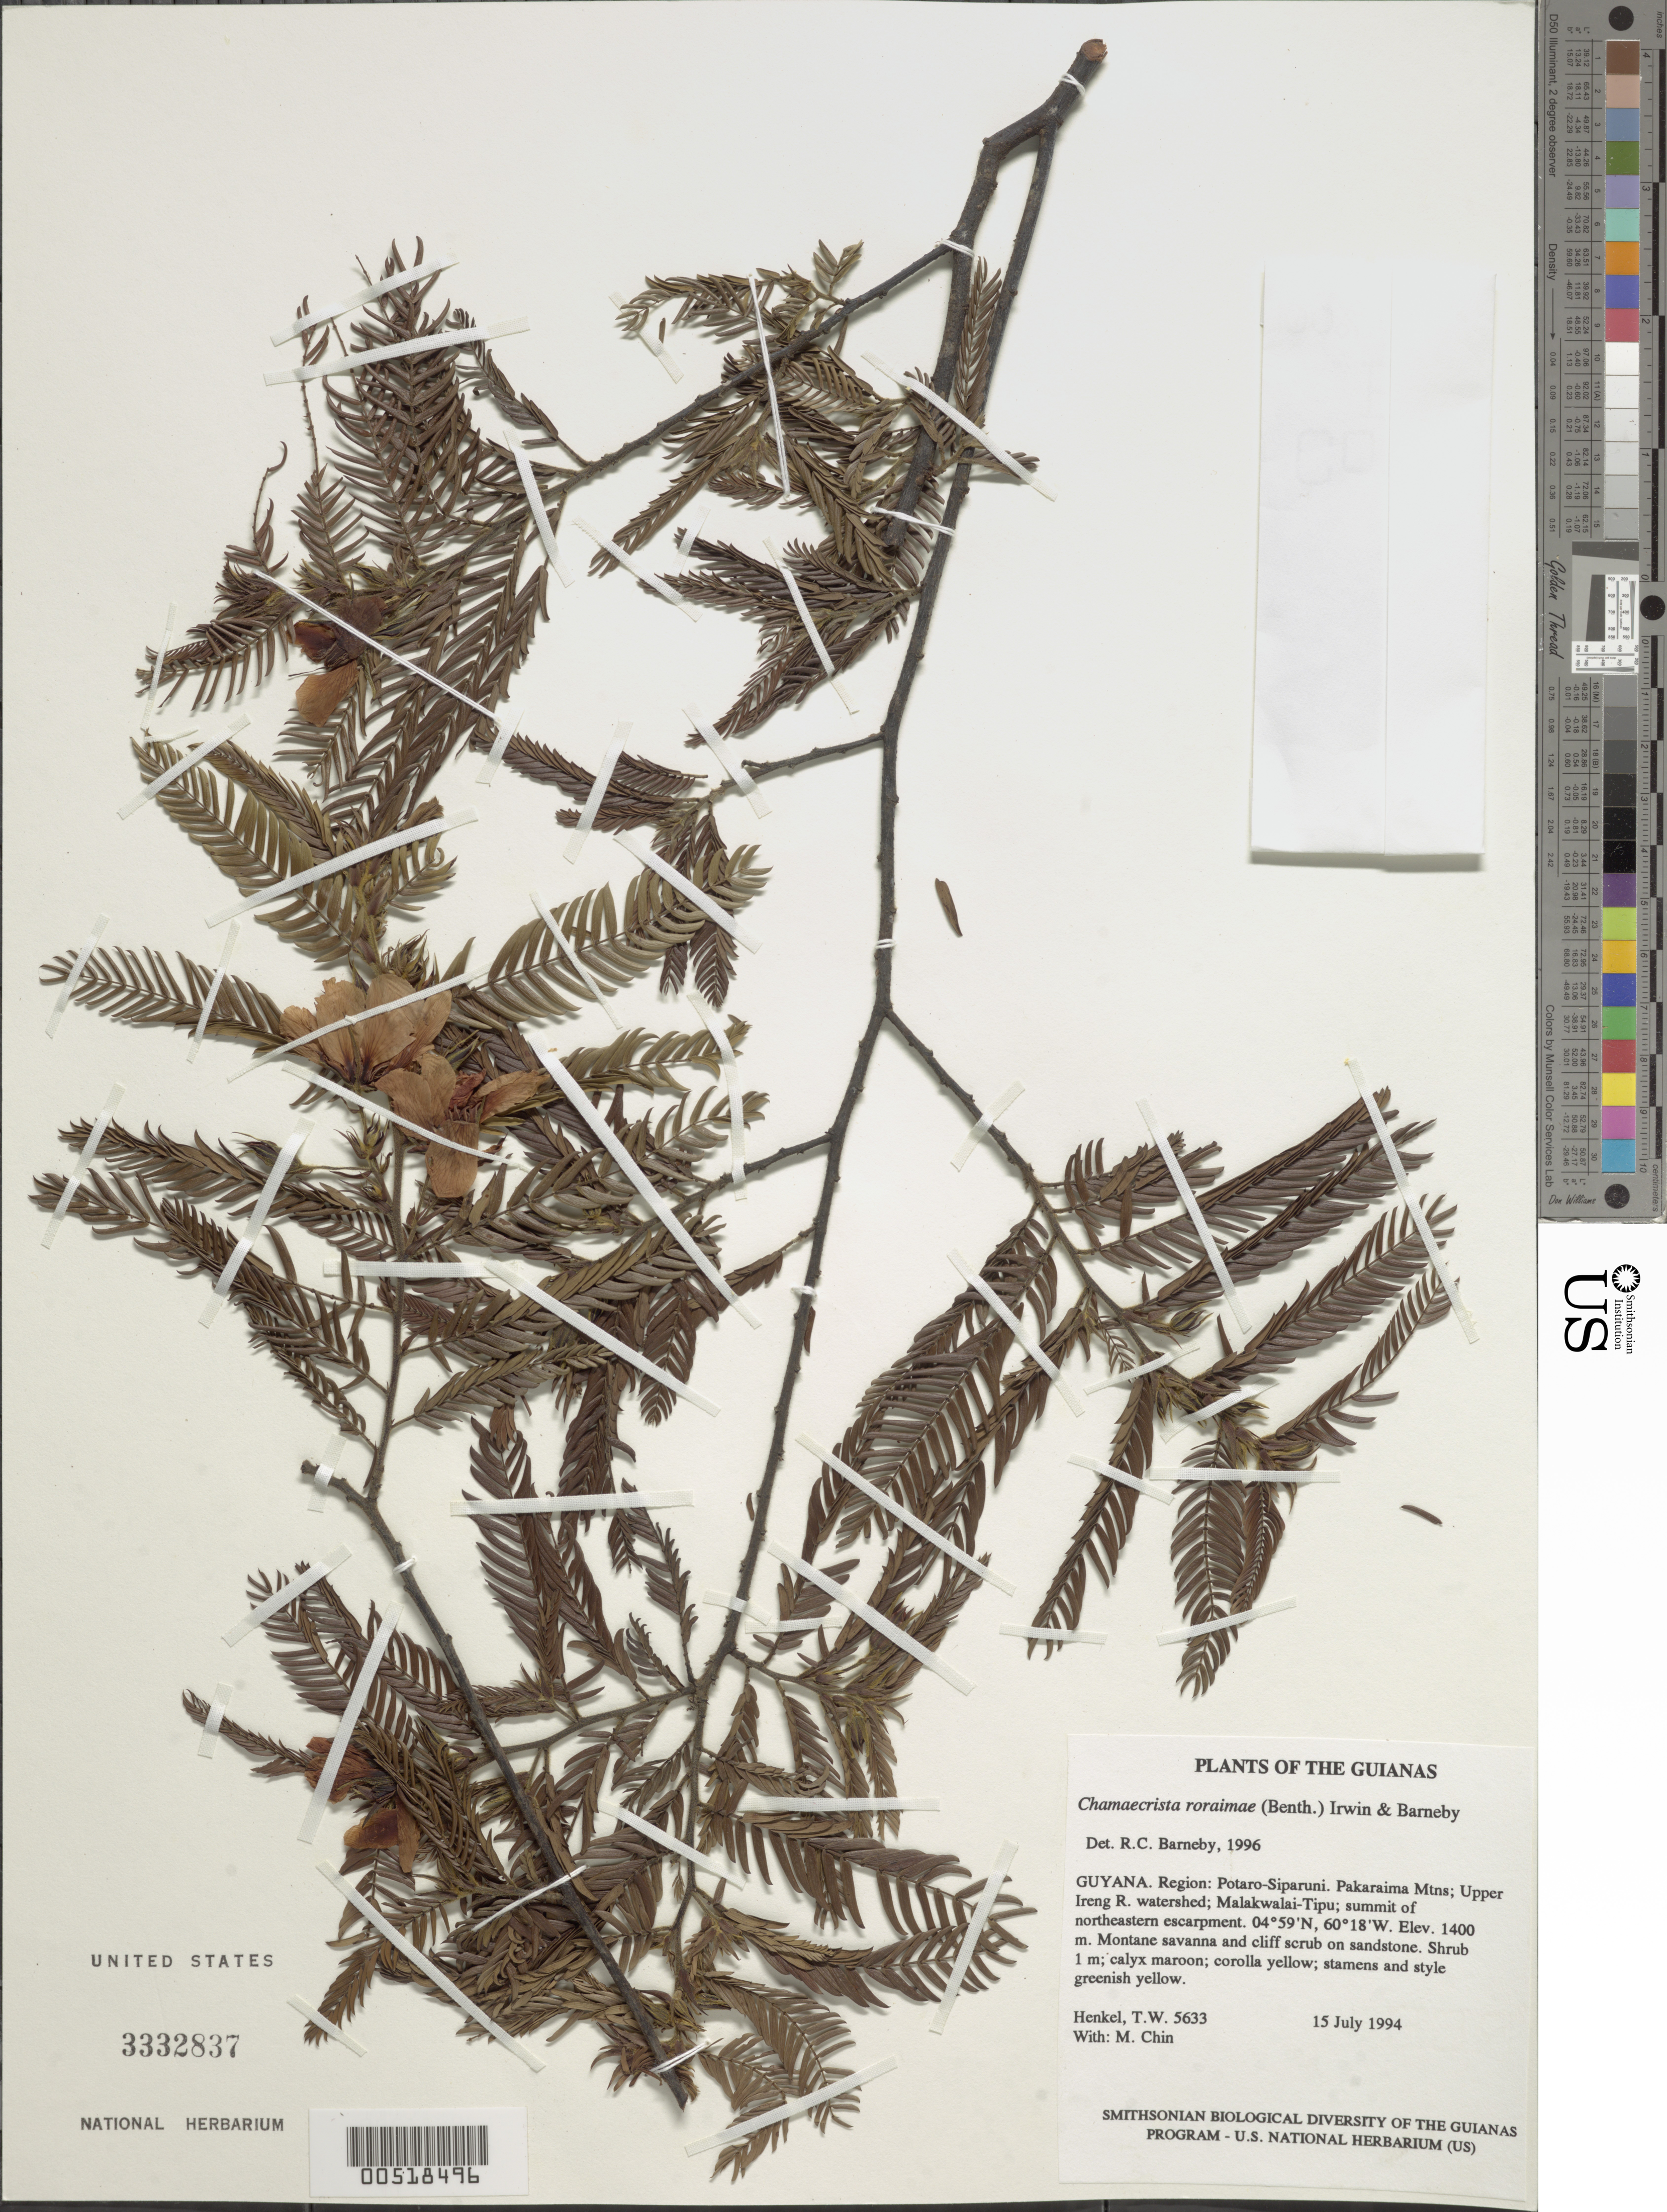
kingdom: Plantae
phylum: Tracheophyta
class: Magnoliopsida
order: Fabales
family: Fabaceae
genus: Chamaecrista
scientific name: Chamaecrista roraimae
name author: (Benth.) Gleason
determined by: Barneby, Rupert C., (NY)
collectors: T. Henkel & M. Chin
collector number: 5633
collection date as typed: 15 July 1994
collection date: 1994-07-15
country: Guyana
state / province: Potaro-Siparuni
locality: Pakaraima Mtns; Upper Ireng R. watershed; Malakwalai-Tipu; summit of northeastern escarpment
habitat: Montane savanna and cliff scrub on sandstone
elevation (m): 1400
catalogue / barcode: US 3332837